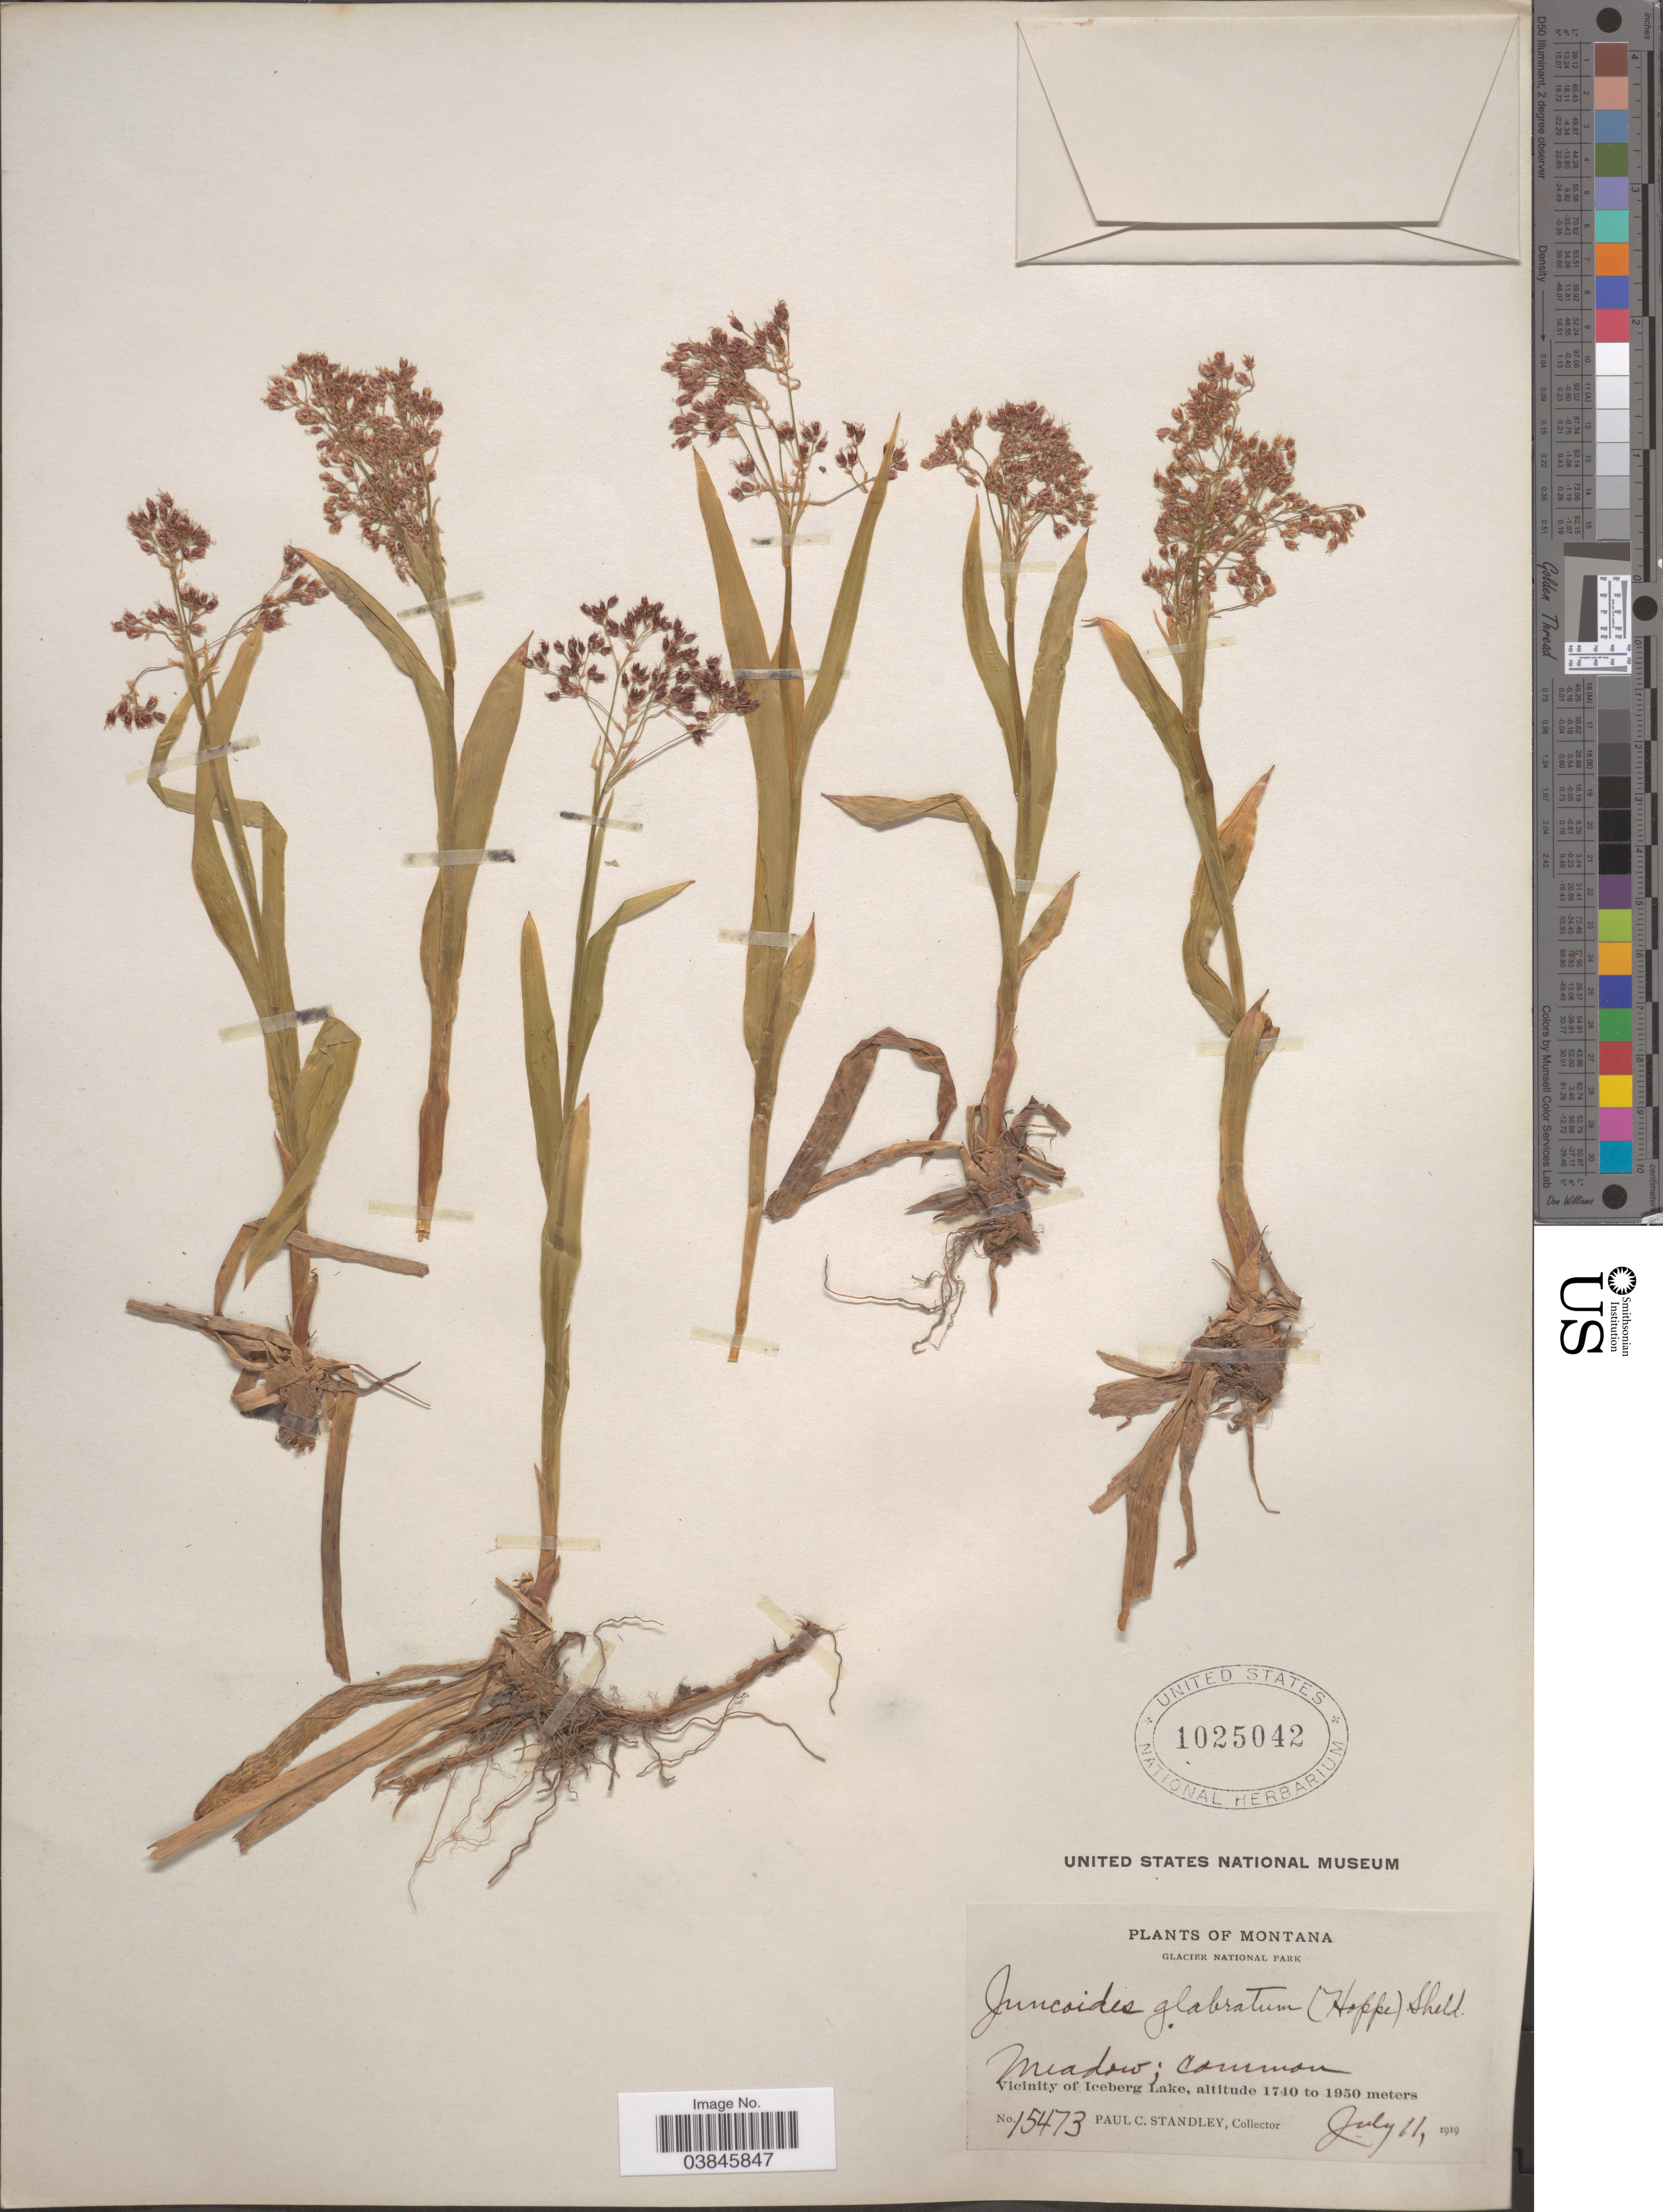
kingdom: Plantae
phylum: Tracheophyta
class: Liliopsida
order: Poales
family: Juncaceae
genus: Luzula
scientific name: Luzula glabrata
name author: (Hoppe) Desv.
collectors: P. C. Standley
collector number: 15473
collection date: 1919-07-11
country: United States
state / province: Montana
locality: Glacier National Park. Vicinity of Iceberg Lake.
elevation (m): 1740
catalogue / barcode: US 1025042